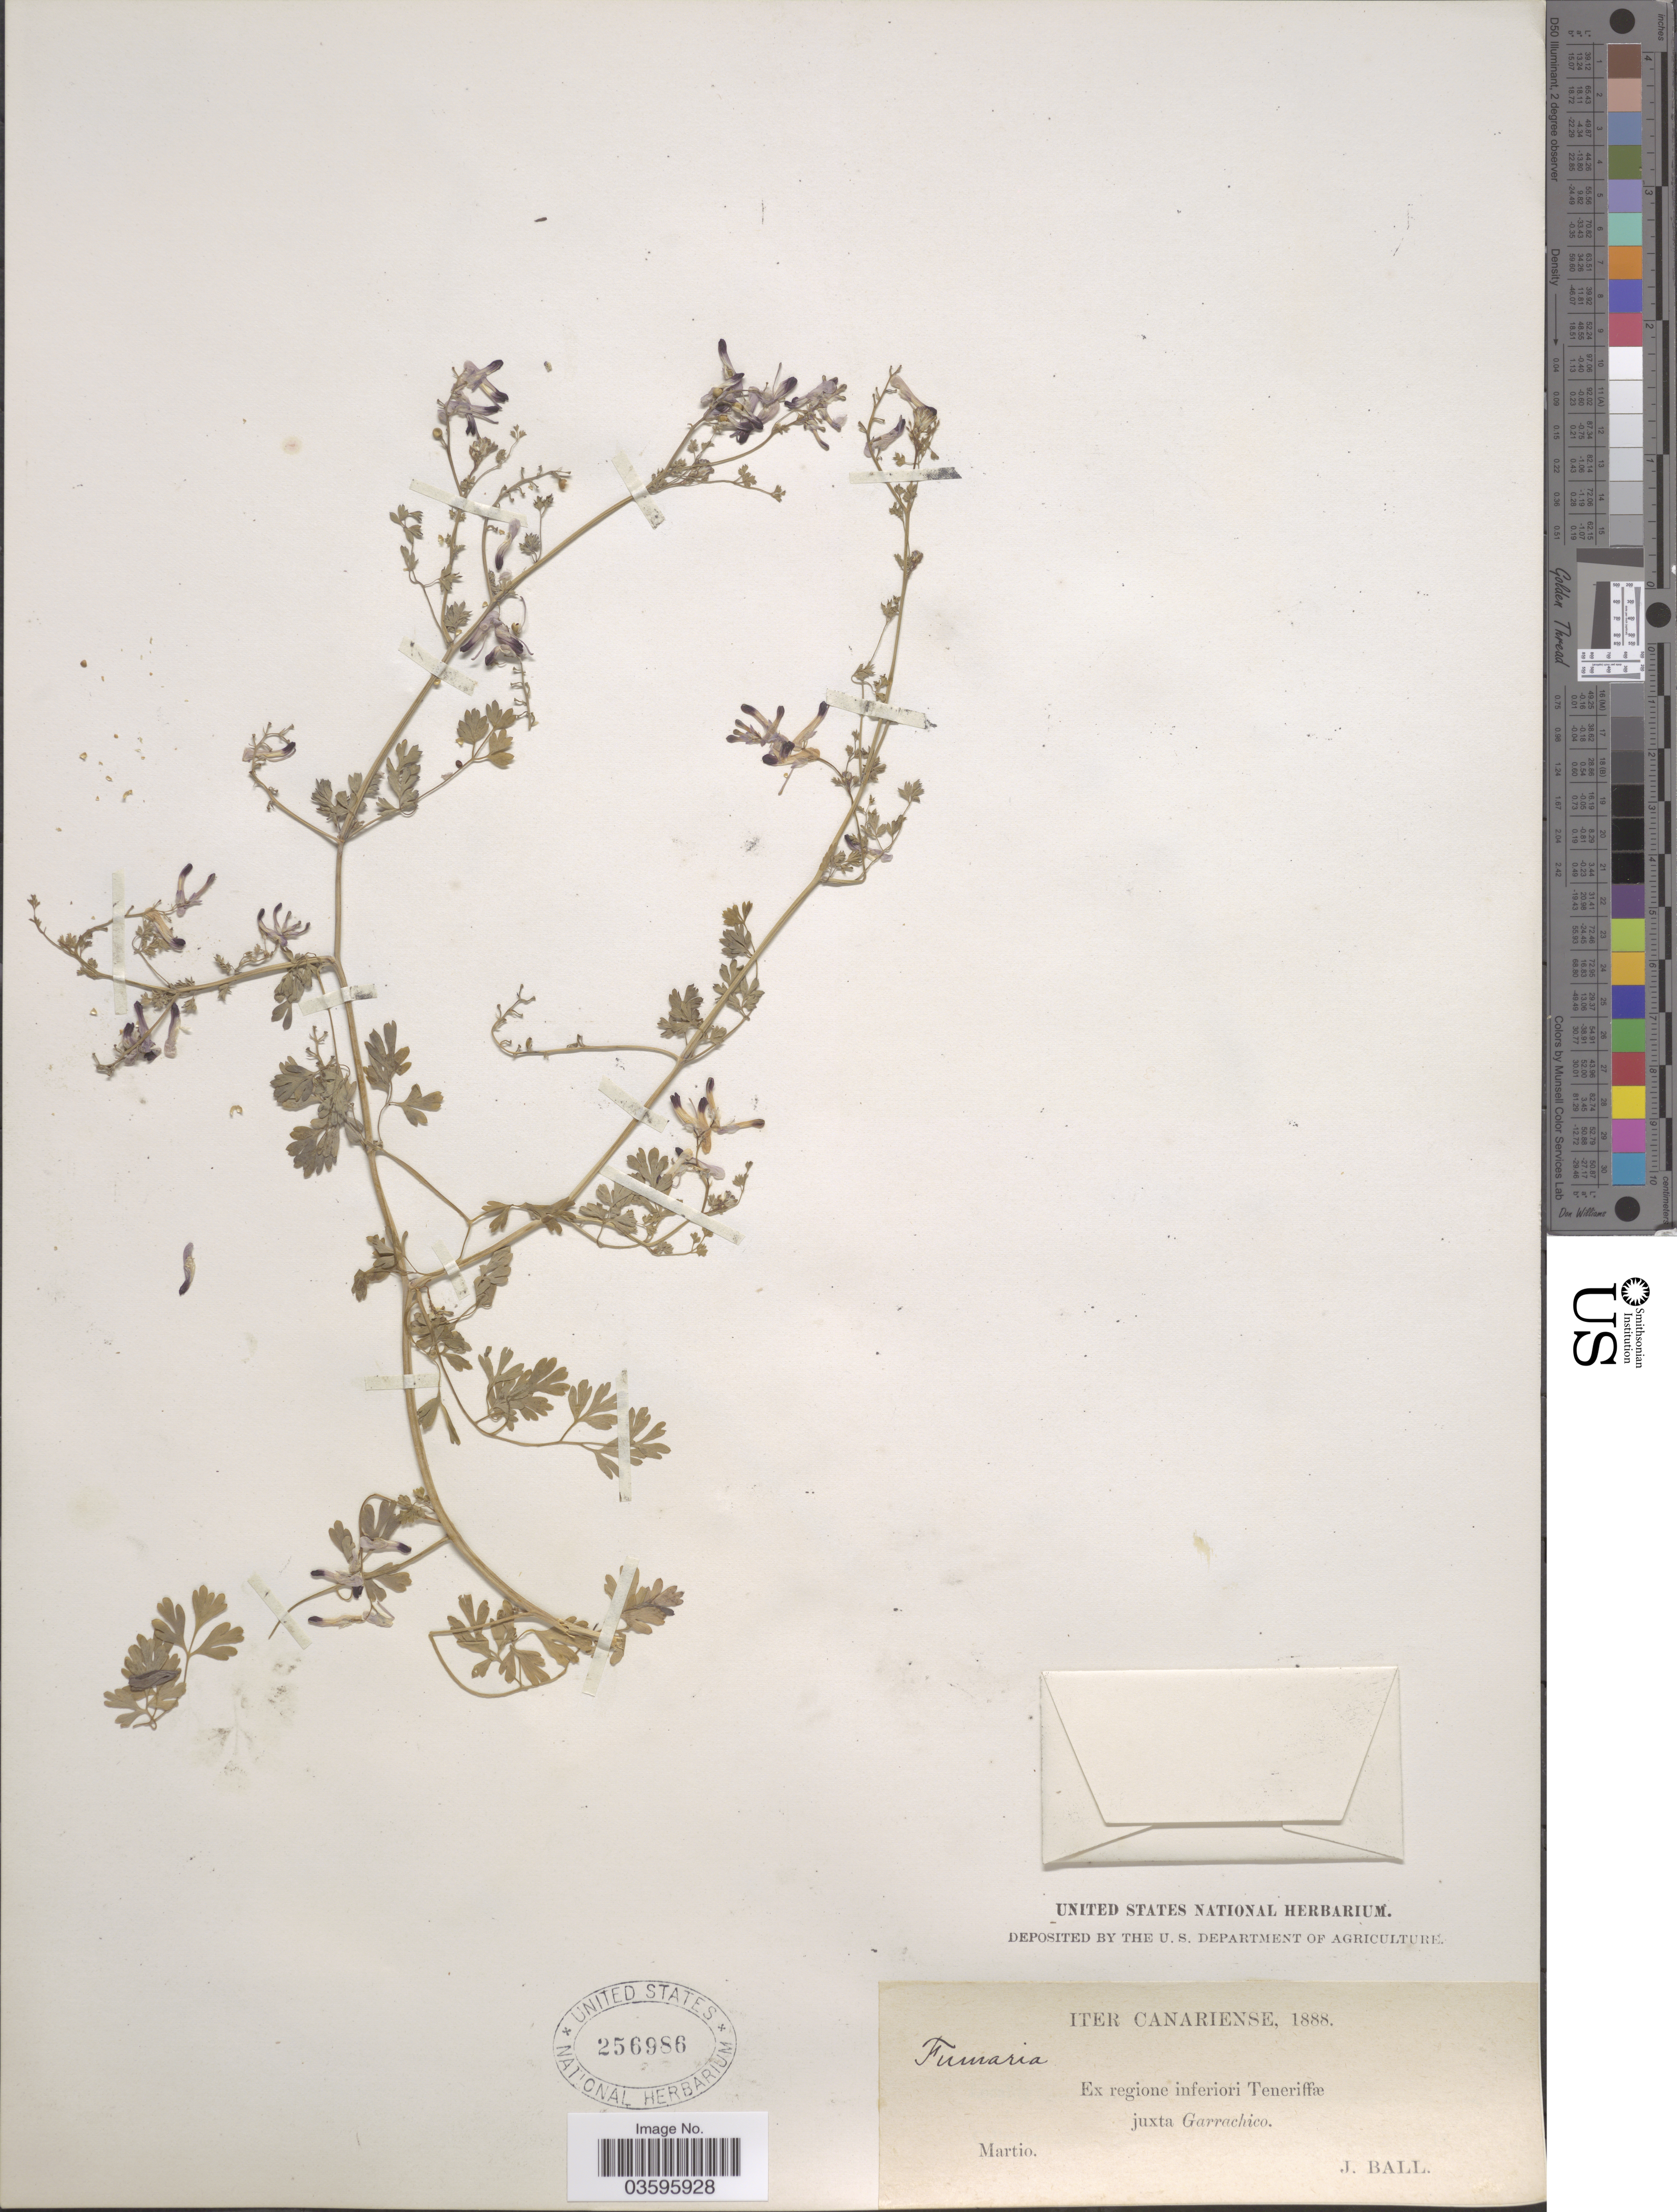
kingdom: Plantae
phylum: Tracheophyta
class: Magnoliopsida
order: Ranunculales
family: Papaveraceae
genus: Fumaria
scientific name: Fumaria sp.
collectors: J. Ball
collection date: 1888-03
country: Spain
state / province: Canarias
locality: Iter Canariense. Ex regione inferiori Teneriffæ juxta Garrachico.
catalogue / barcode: US 256986